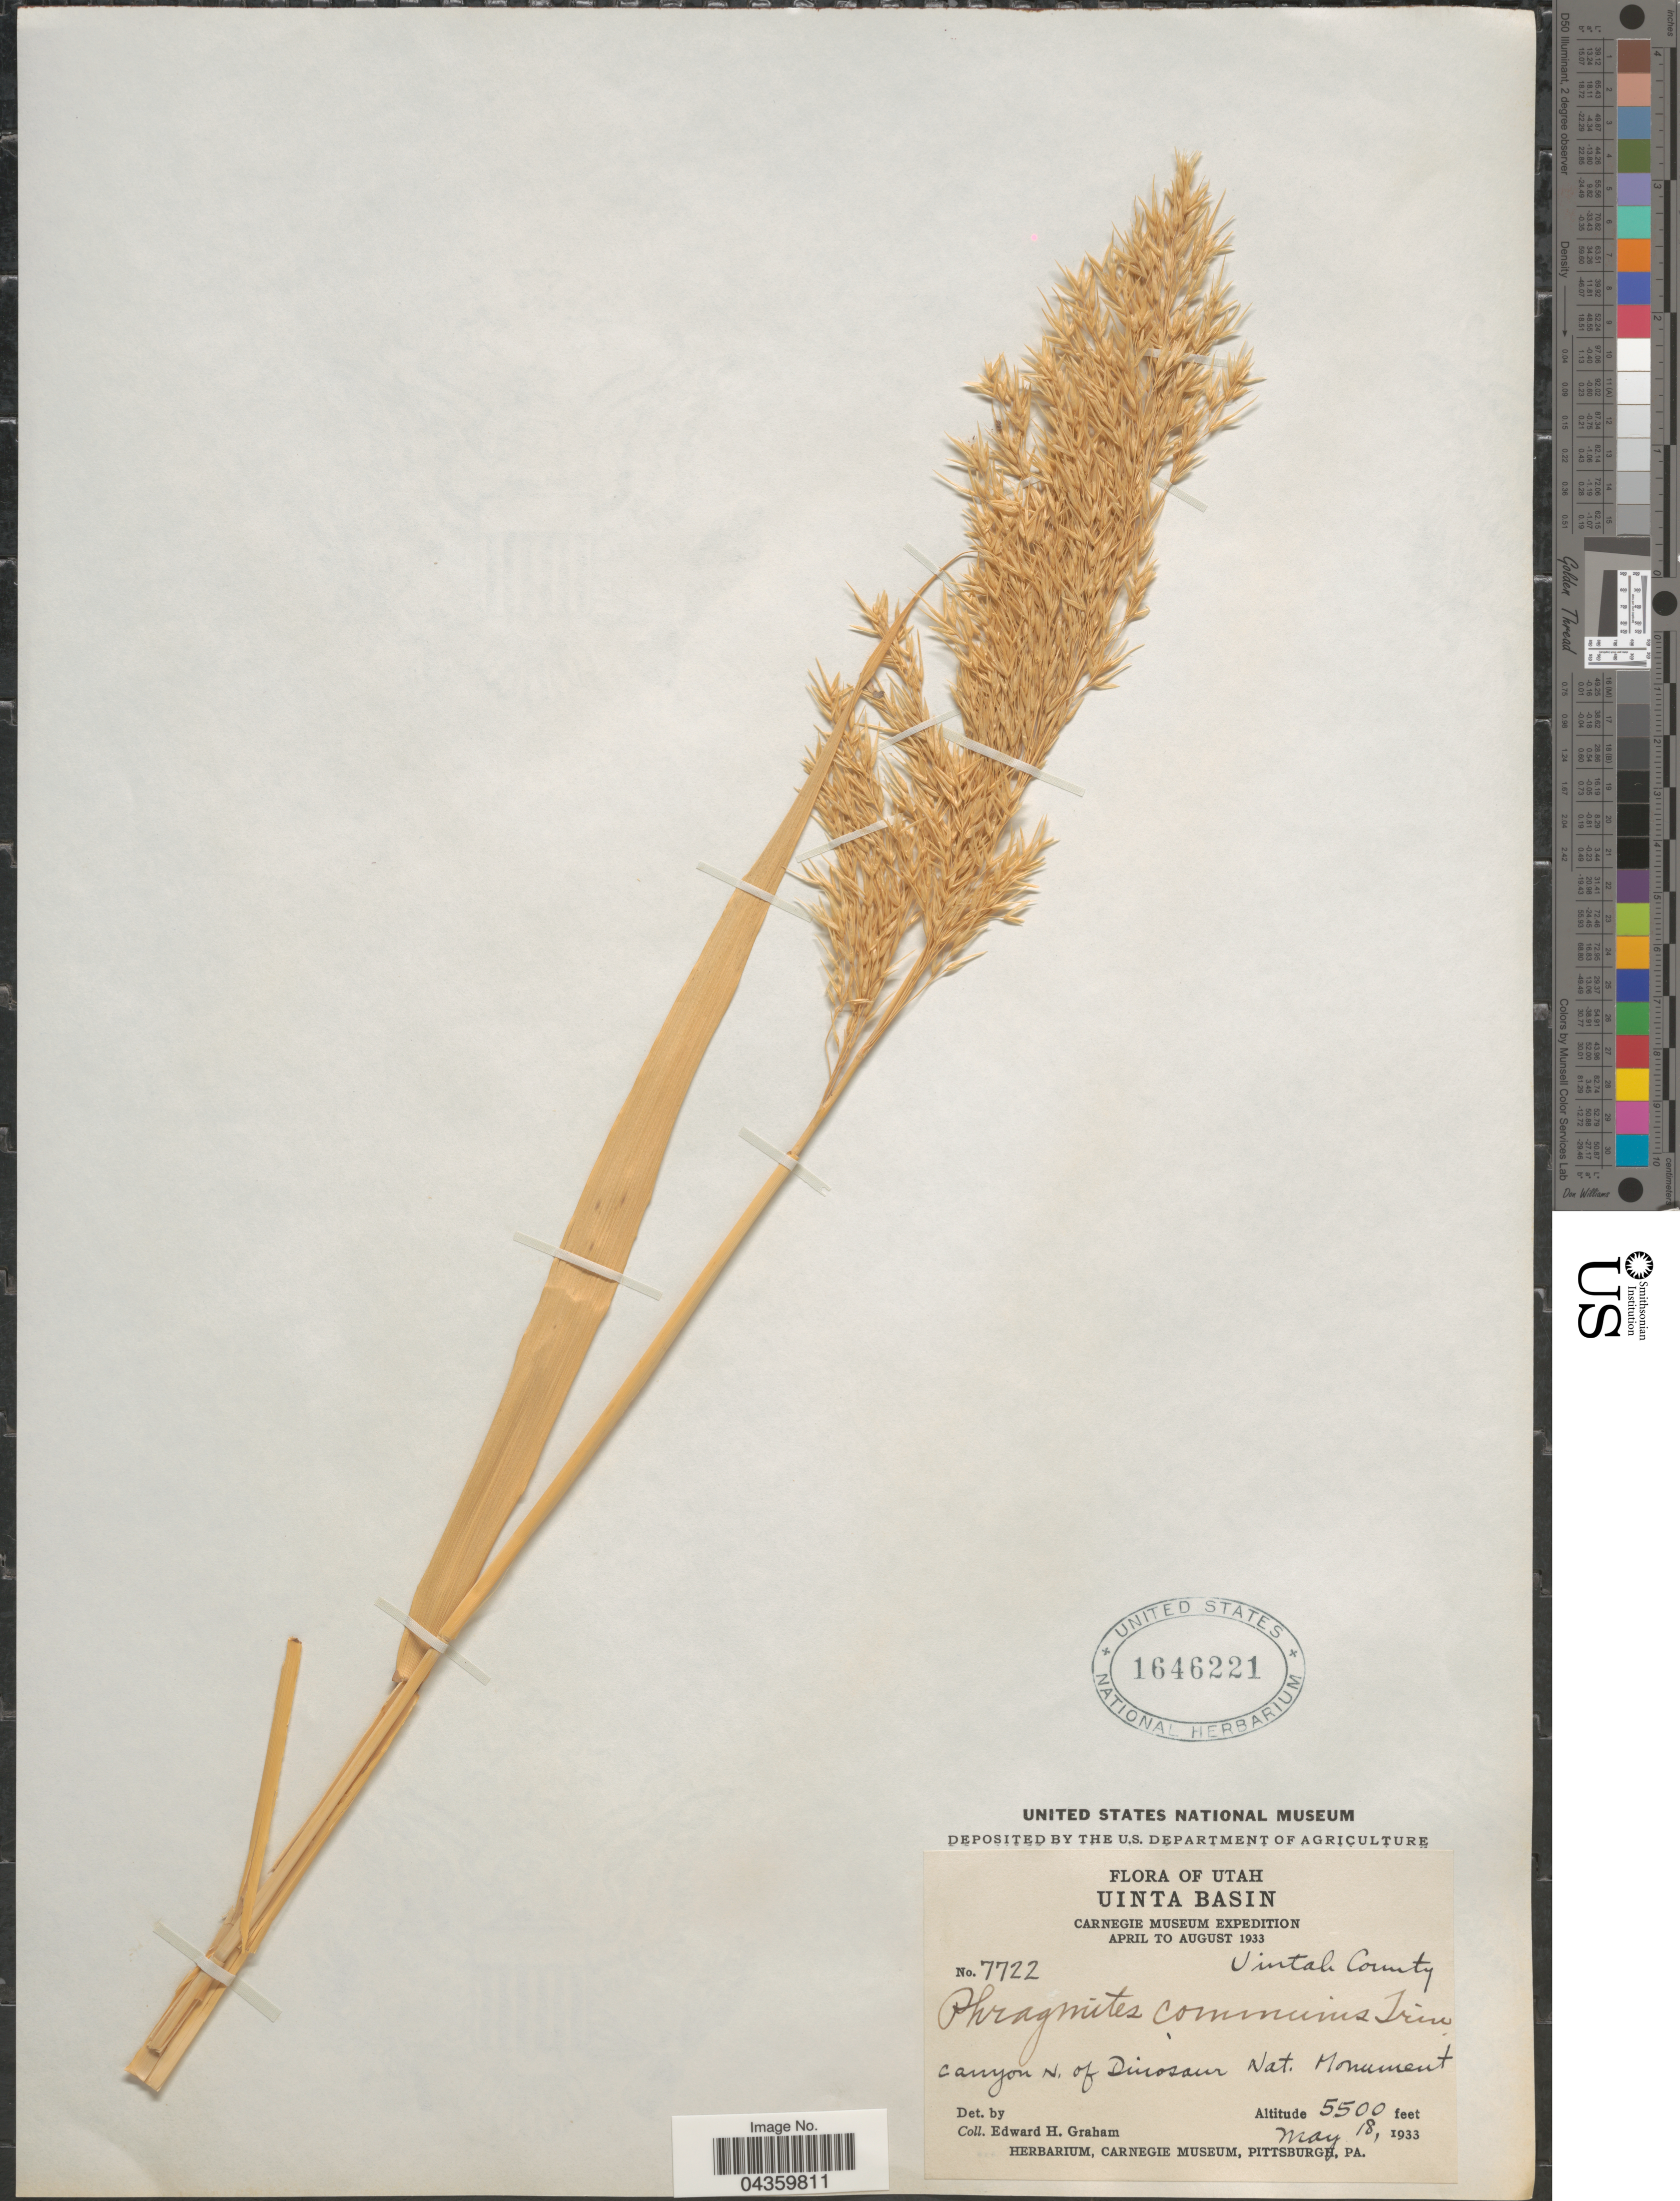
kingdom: Plantae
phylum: Tracheophyta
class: Liliopsida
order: Poales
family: Poaceae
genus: Phragmites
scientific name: Phragmites australis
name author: (Cav.) Trin. ex Steud.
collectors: E. H. Graham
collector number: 7722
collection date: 1933-05-18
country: United States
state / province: Utah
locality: Uinta Basin. Carnegie Museum Expedition April to August 1933. Uintah County. Canyon N. of Dinosaur Nat. Monument.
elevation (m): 1676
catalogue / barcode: US 1646221